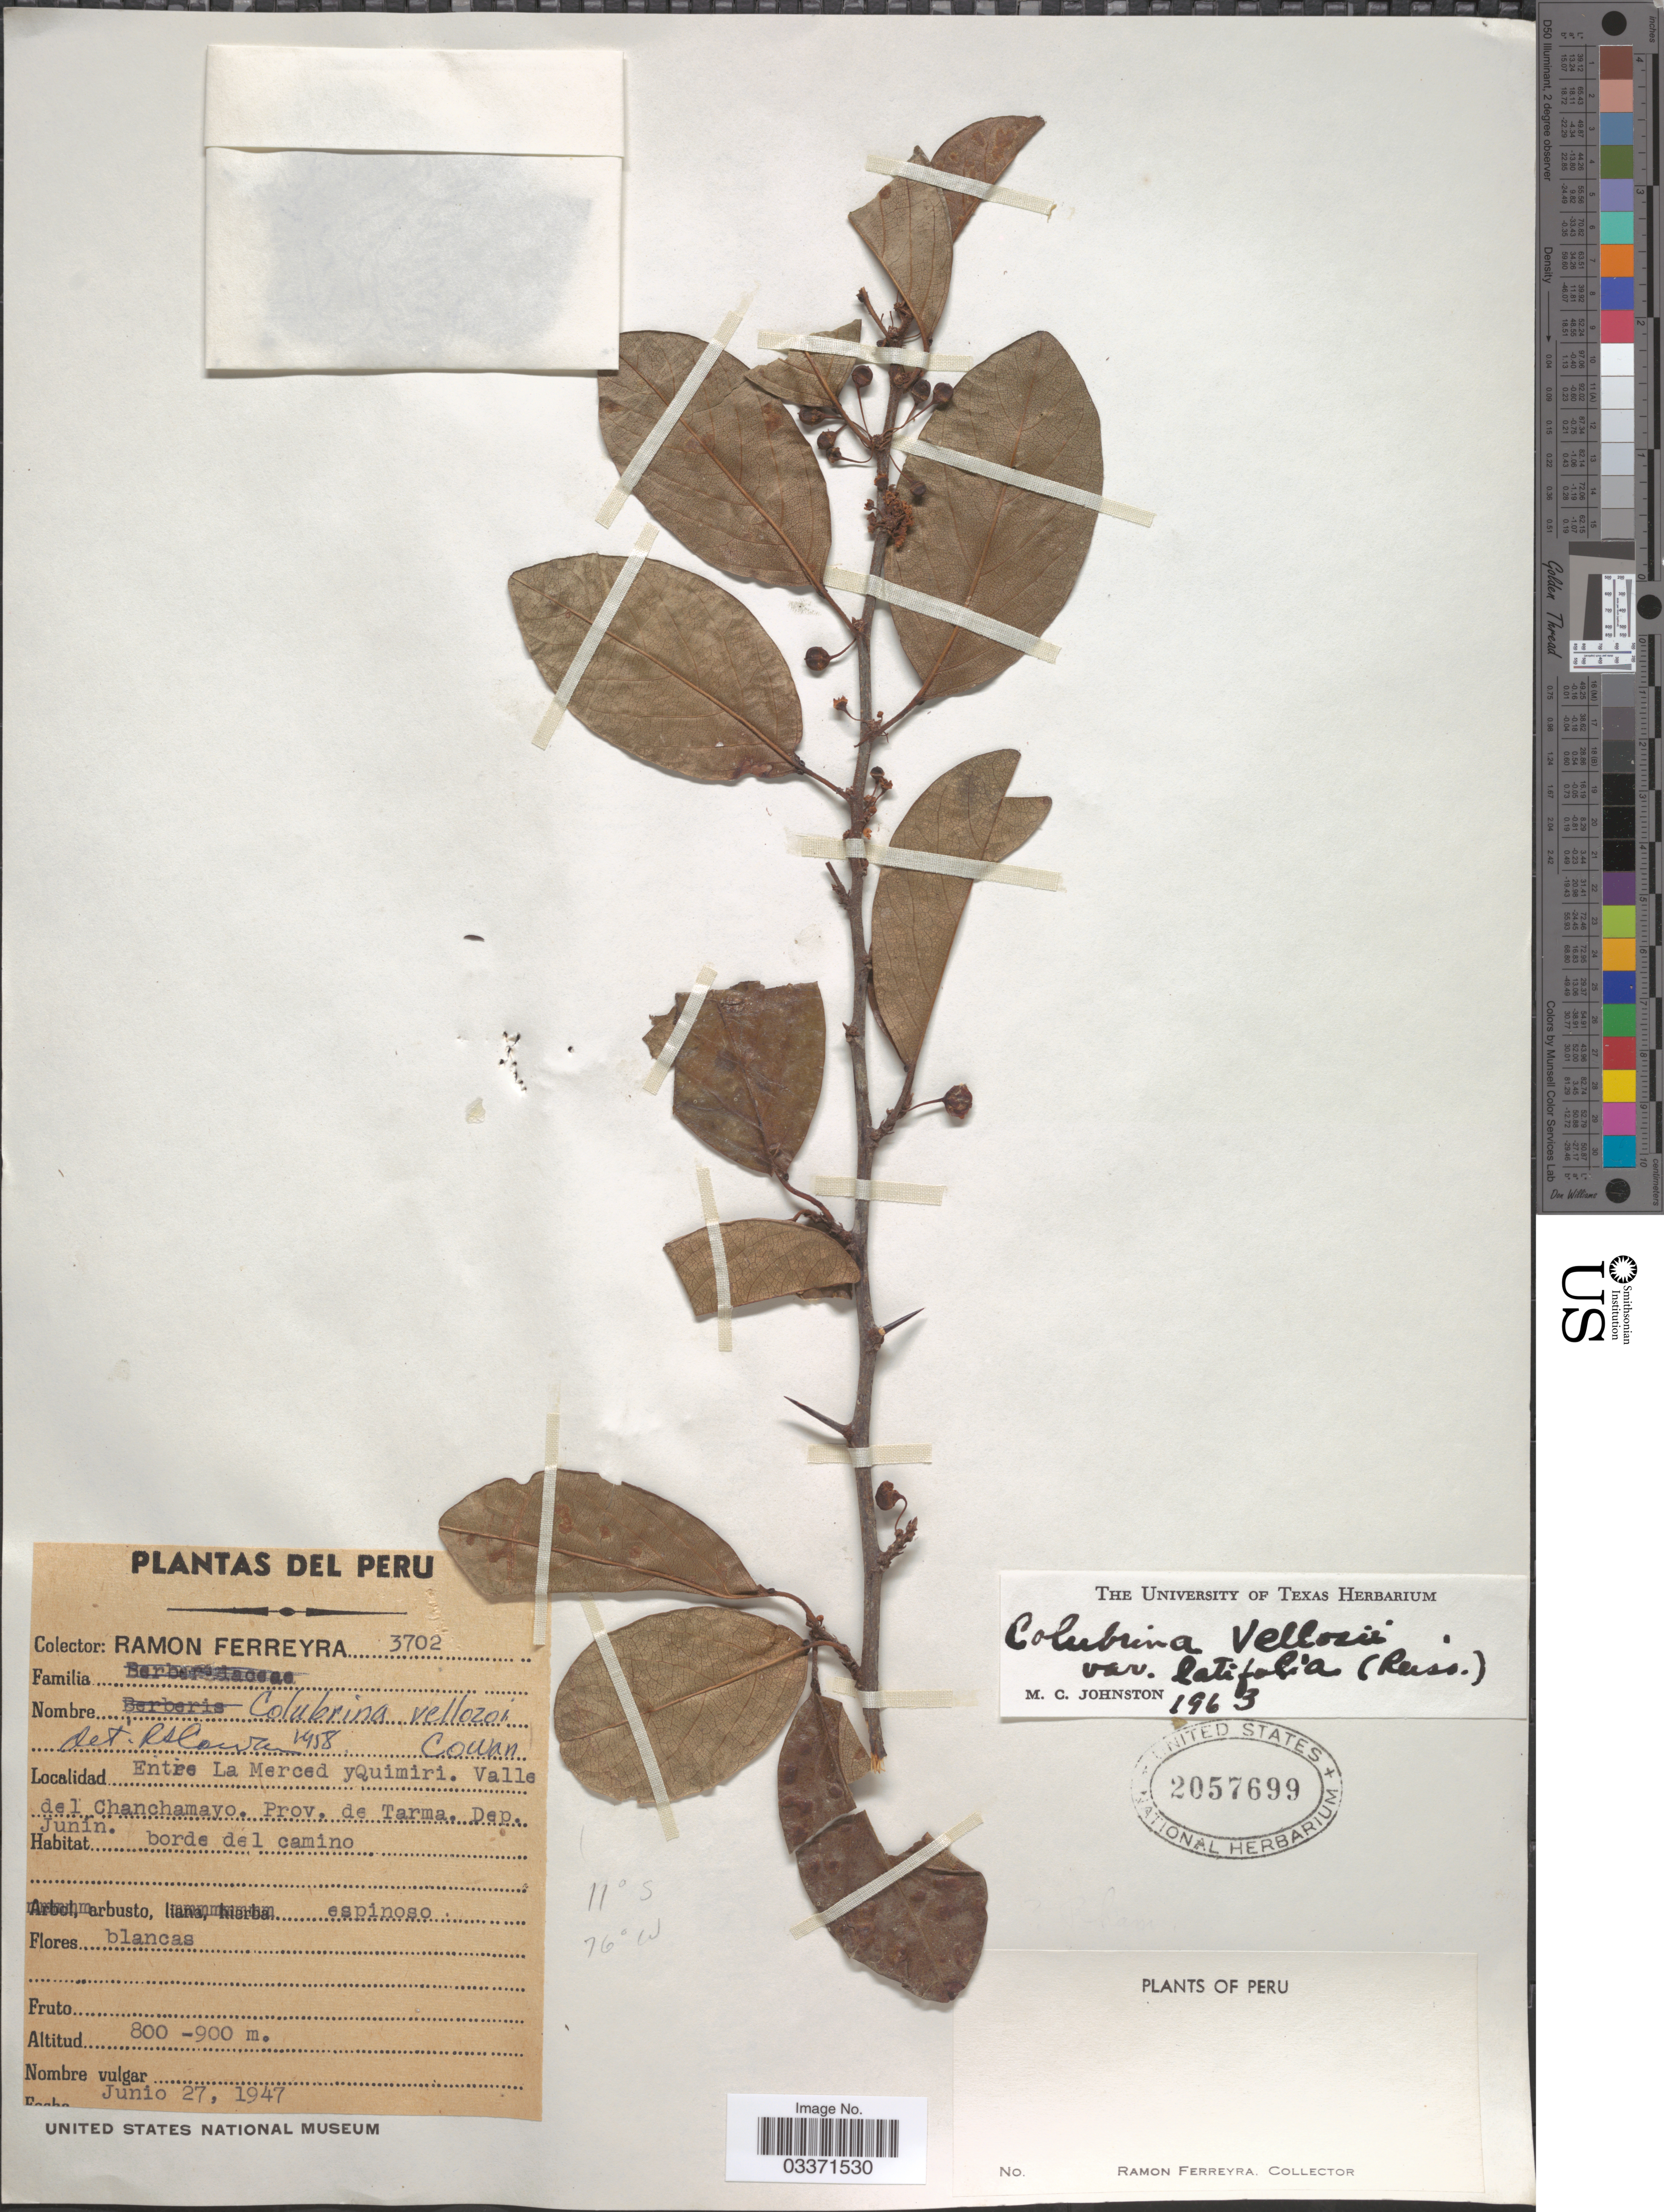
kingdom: Plantae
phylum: Tracheophyta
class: Magnoliopsida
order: Rosales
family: Rhamnaceae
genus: Colubrina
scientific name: Colubrina retusa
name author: (Pittier) R.S. Cowan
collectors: R. A. Ferreyra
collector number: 3702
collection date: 1947-06-27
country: Peru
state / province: Junín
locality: Entre La Merced y Quimiri. Valle del Chanchamayo. Prov. de Tarma. Dep. Junín.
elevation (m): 800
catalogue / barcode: US 2057699